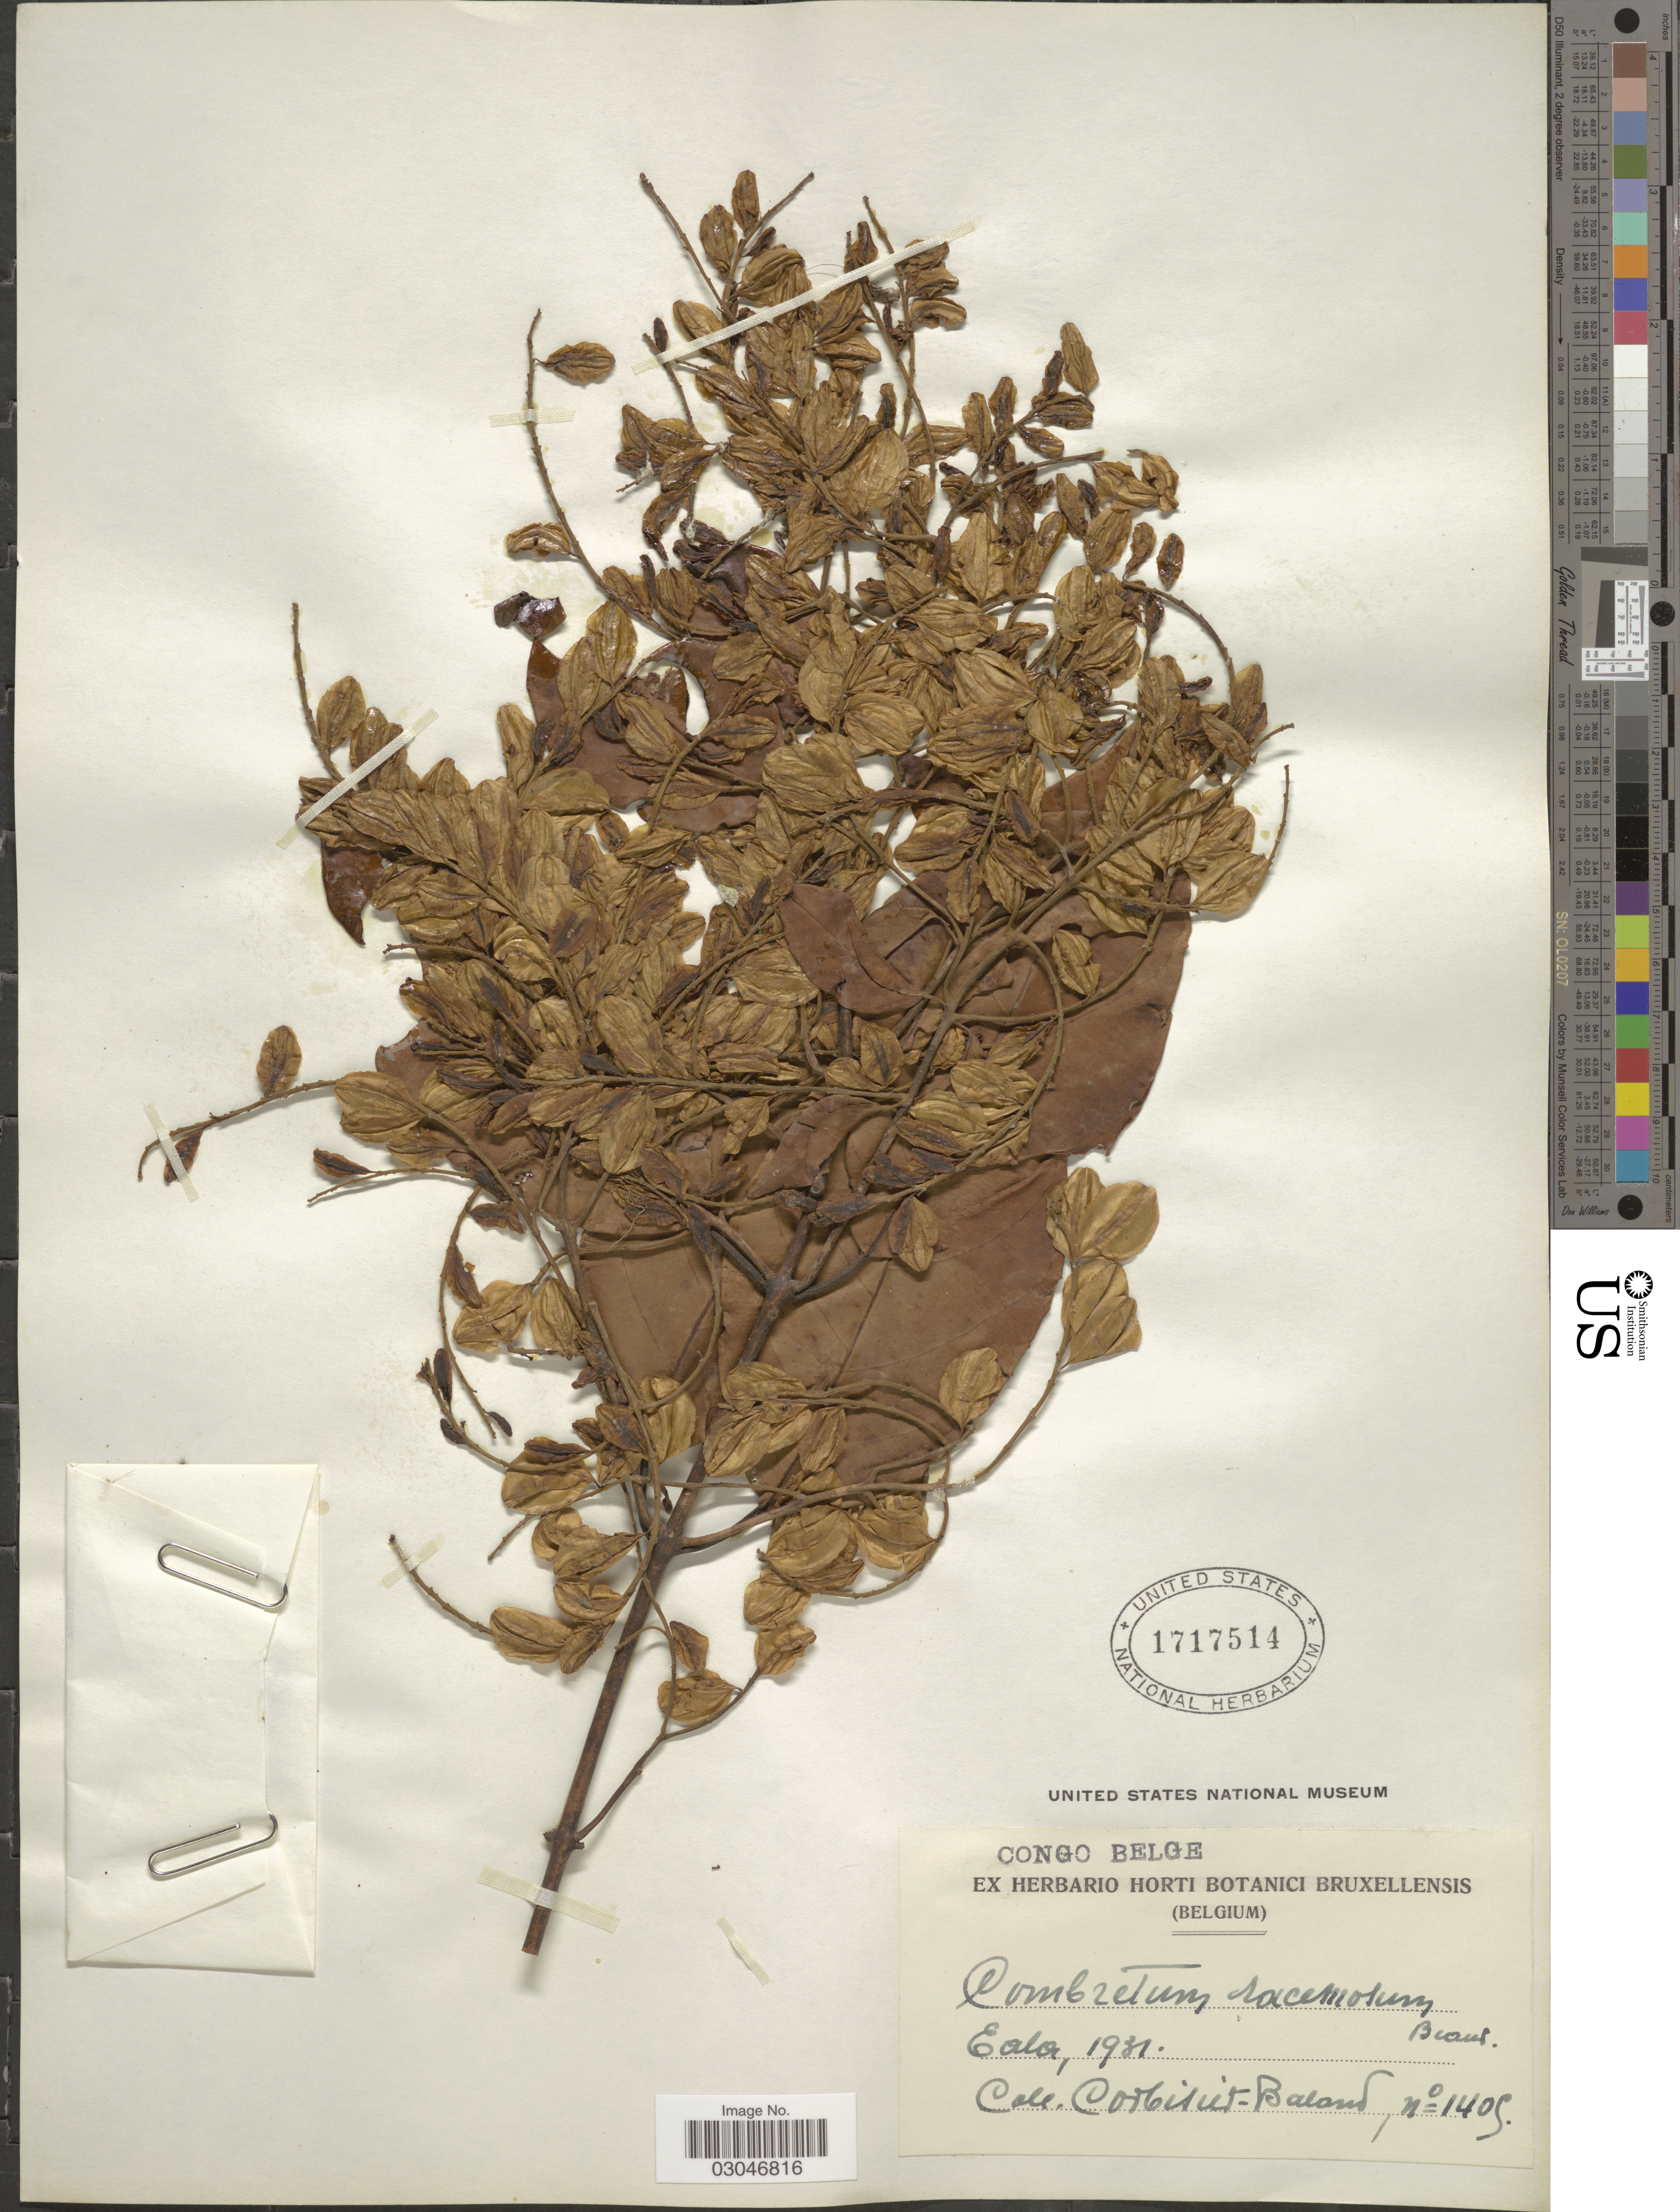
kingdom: Plantae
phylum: Tracheophyta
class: Magnoliopsida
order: Myrtales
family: Combretaceae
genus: Combretum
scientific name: Combretum racemosum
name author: P. Beauv.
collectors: -. Corbisier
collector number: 1405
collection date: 1931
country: Congo, Democratic Republic of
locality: Eala.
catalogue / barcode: US 1717514